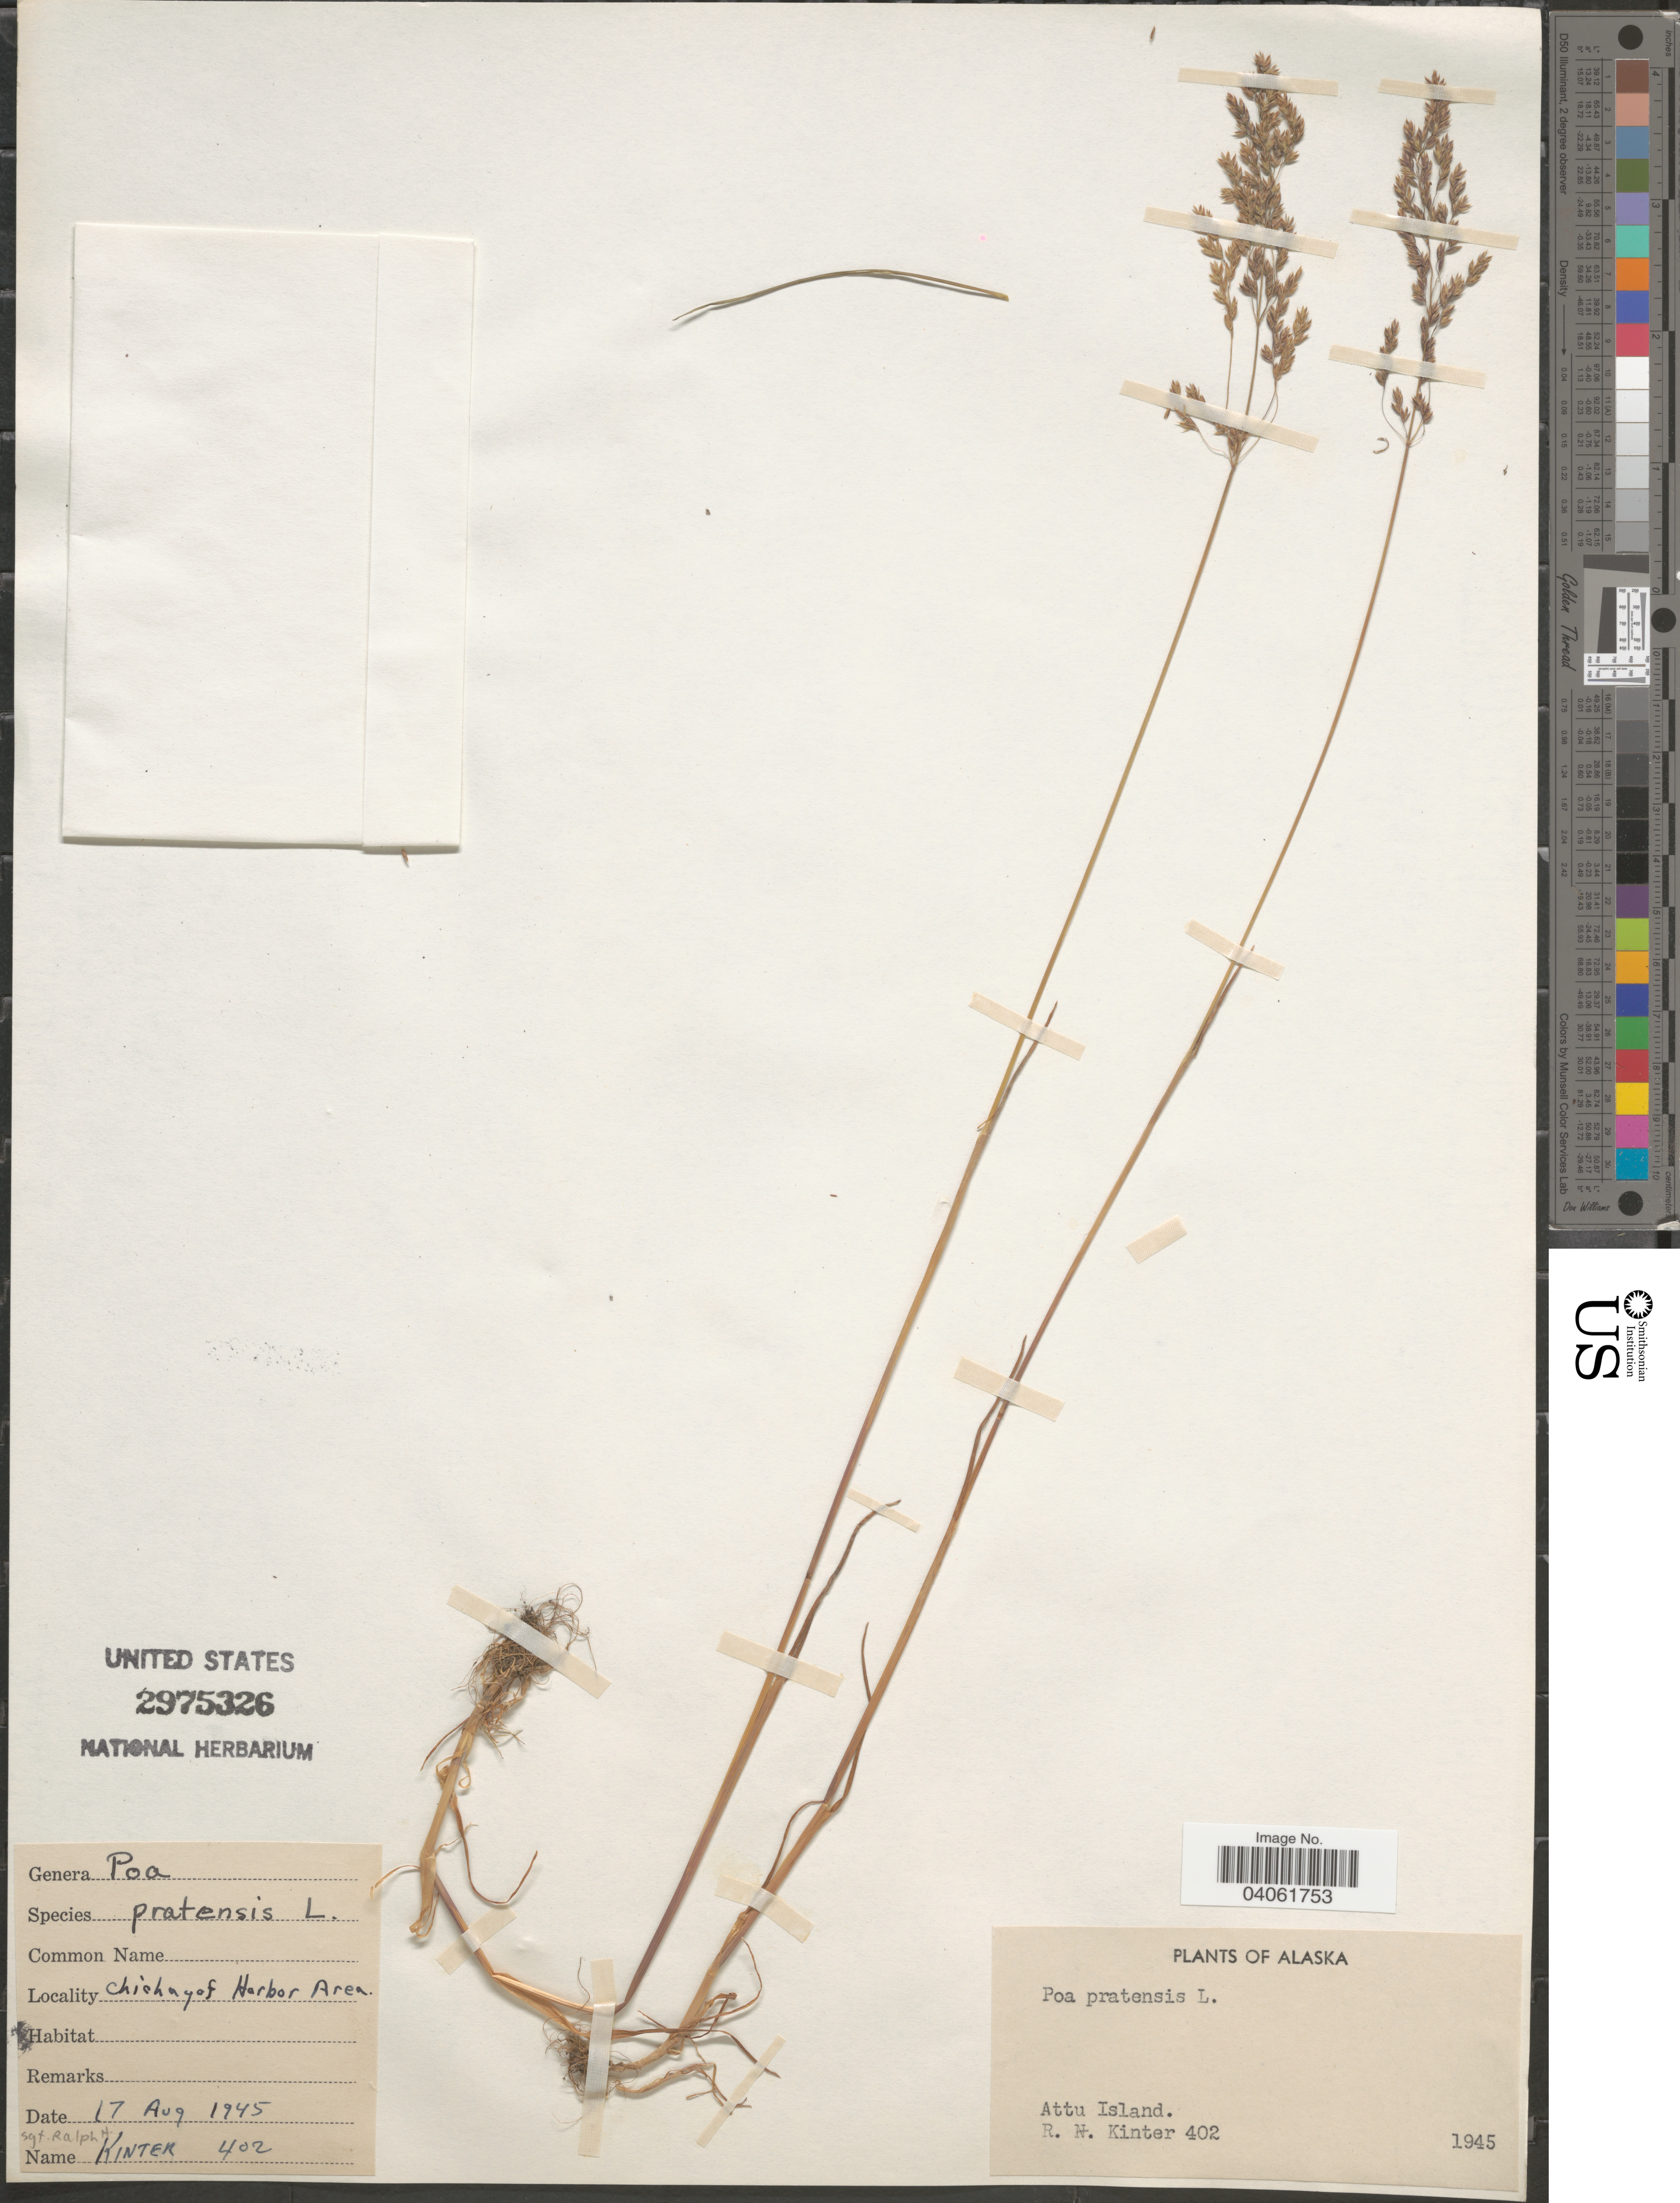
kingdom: Plantae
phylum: Tracheophyta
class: Liliopsida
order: Poales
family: Poaceae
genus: Poa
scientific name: Poa pratensis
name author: L.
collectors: R. Kinter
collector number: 402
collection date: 1945-08-17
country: United States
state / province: Alaska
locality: Chichagof Harbor Area. Attu Island.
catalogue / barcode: US 2975326